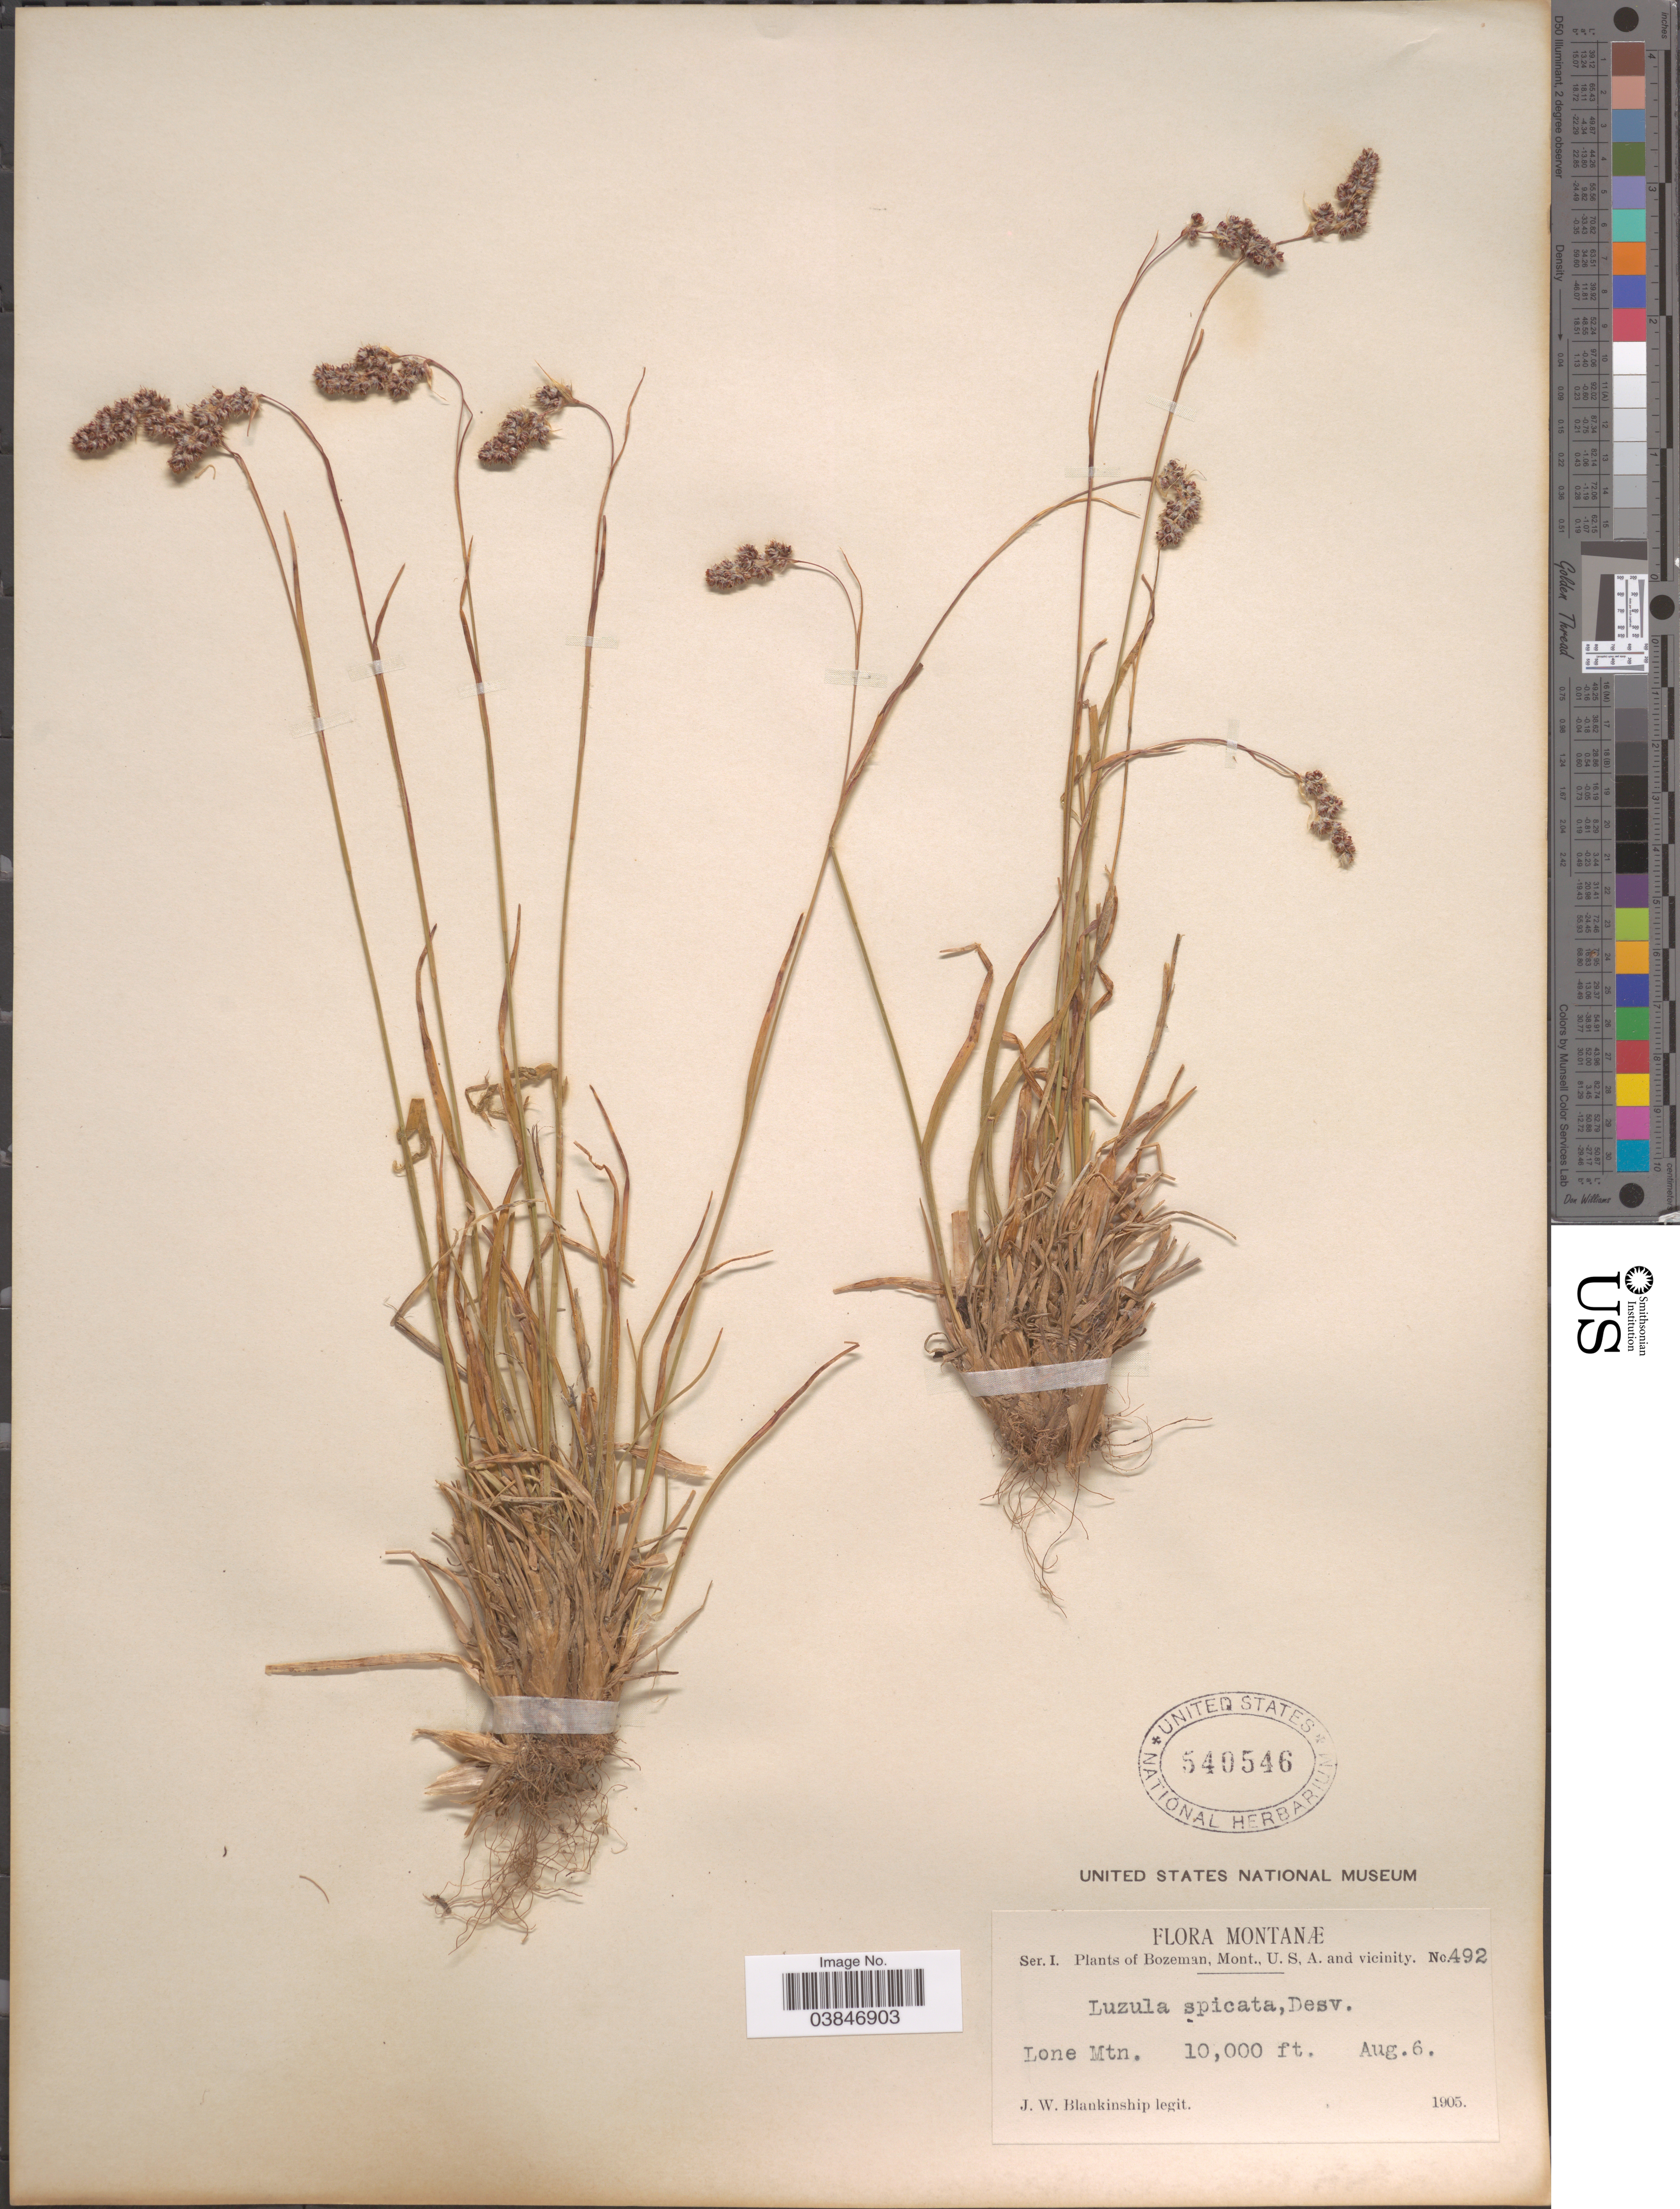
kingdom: Plantae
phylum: Tracheophyta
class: Liliopsida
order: Poales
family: Juncaceae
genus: Luzula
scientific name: Luzula spicata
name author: (L.) DC.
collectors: J. W. Blankinship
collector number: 492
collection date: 1905-08-06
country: United States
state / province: Montana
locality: Bozeman and vicinity. Lone Mtn.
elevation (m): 3048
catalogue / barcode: US 540546